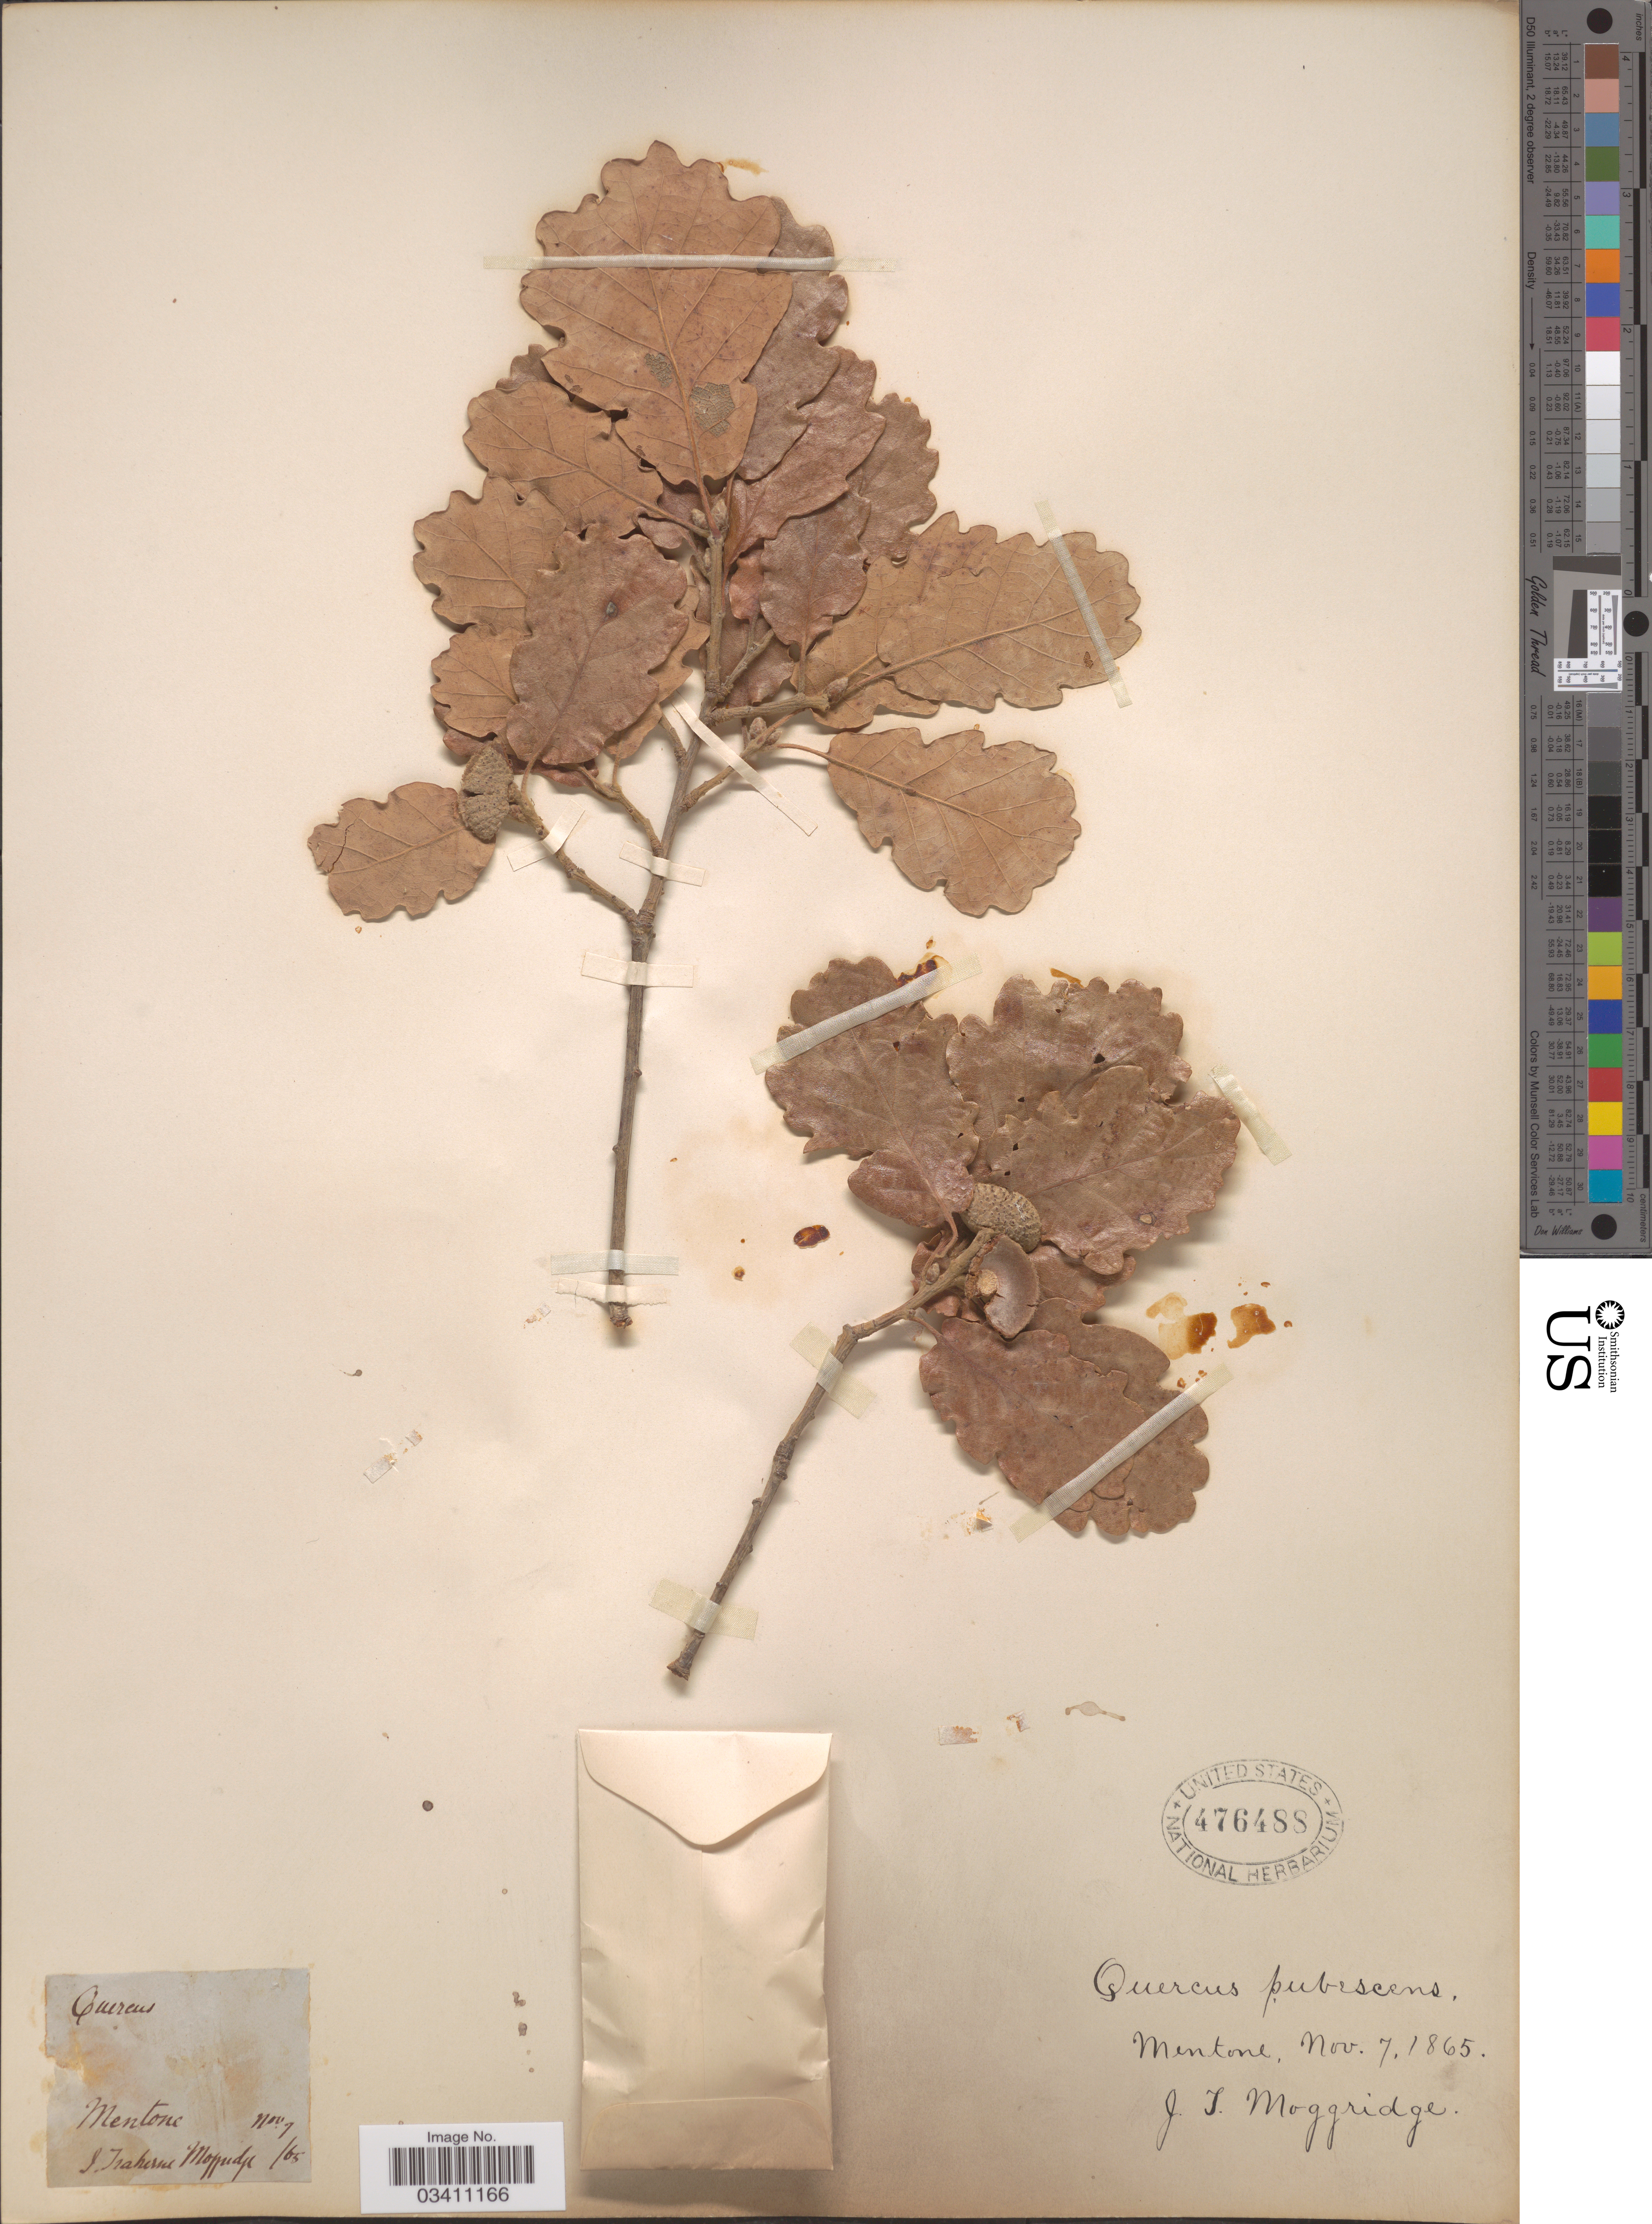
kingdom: Plantae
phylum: Tracheophyta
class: Magnoliopsida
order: Fagales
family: Fagaceae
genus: Quercus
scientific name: Quercus pubescens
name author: Willd.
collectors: J. T. Moggridge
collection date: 1865-11-07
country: France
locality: Mentone.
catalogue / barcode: US 476488